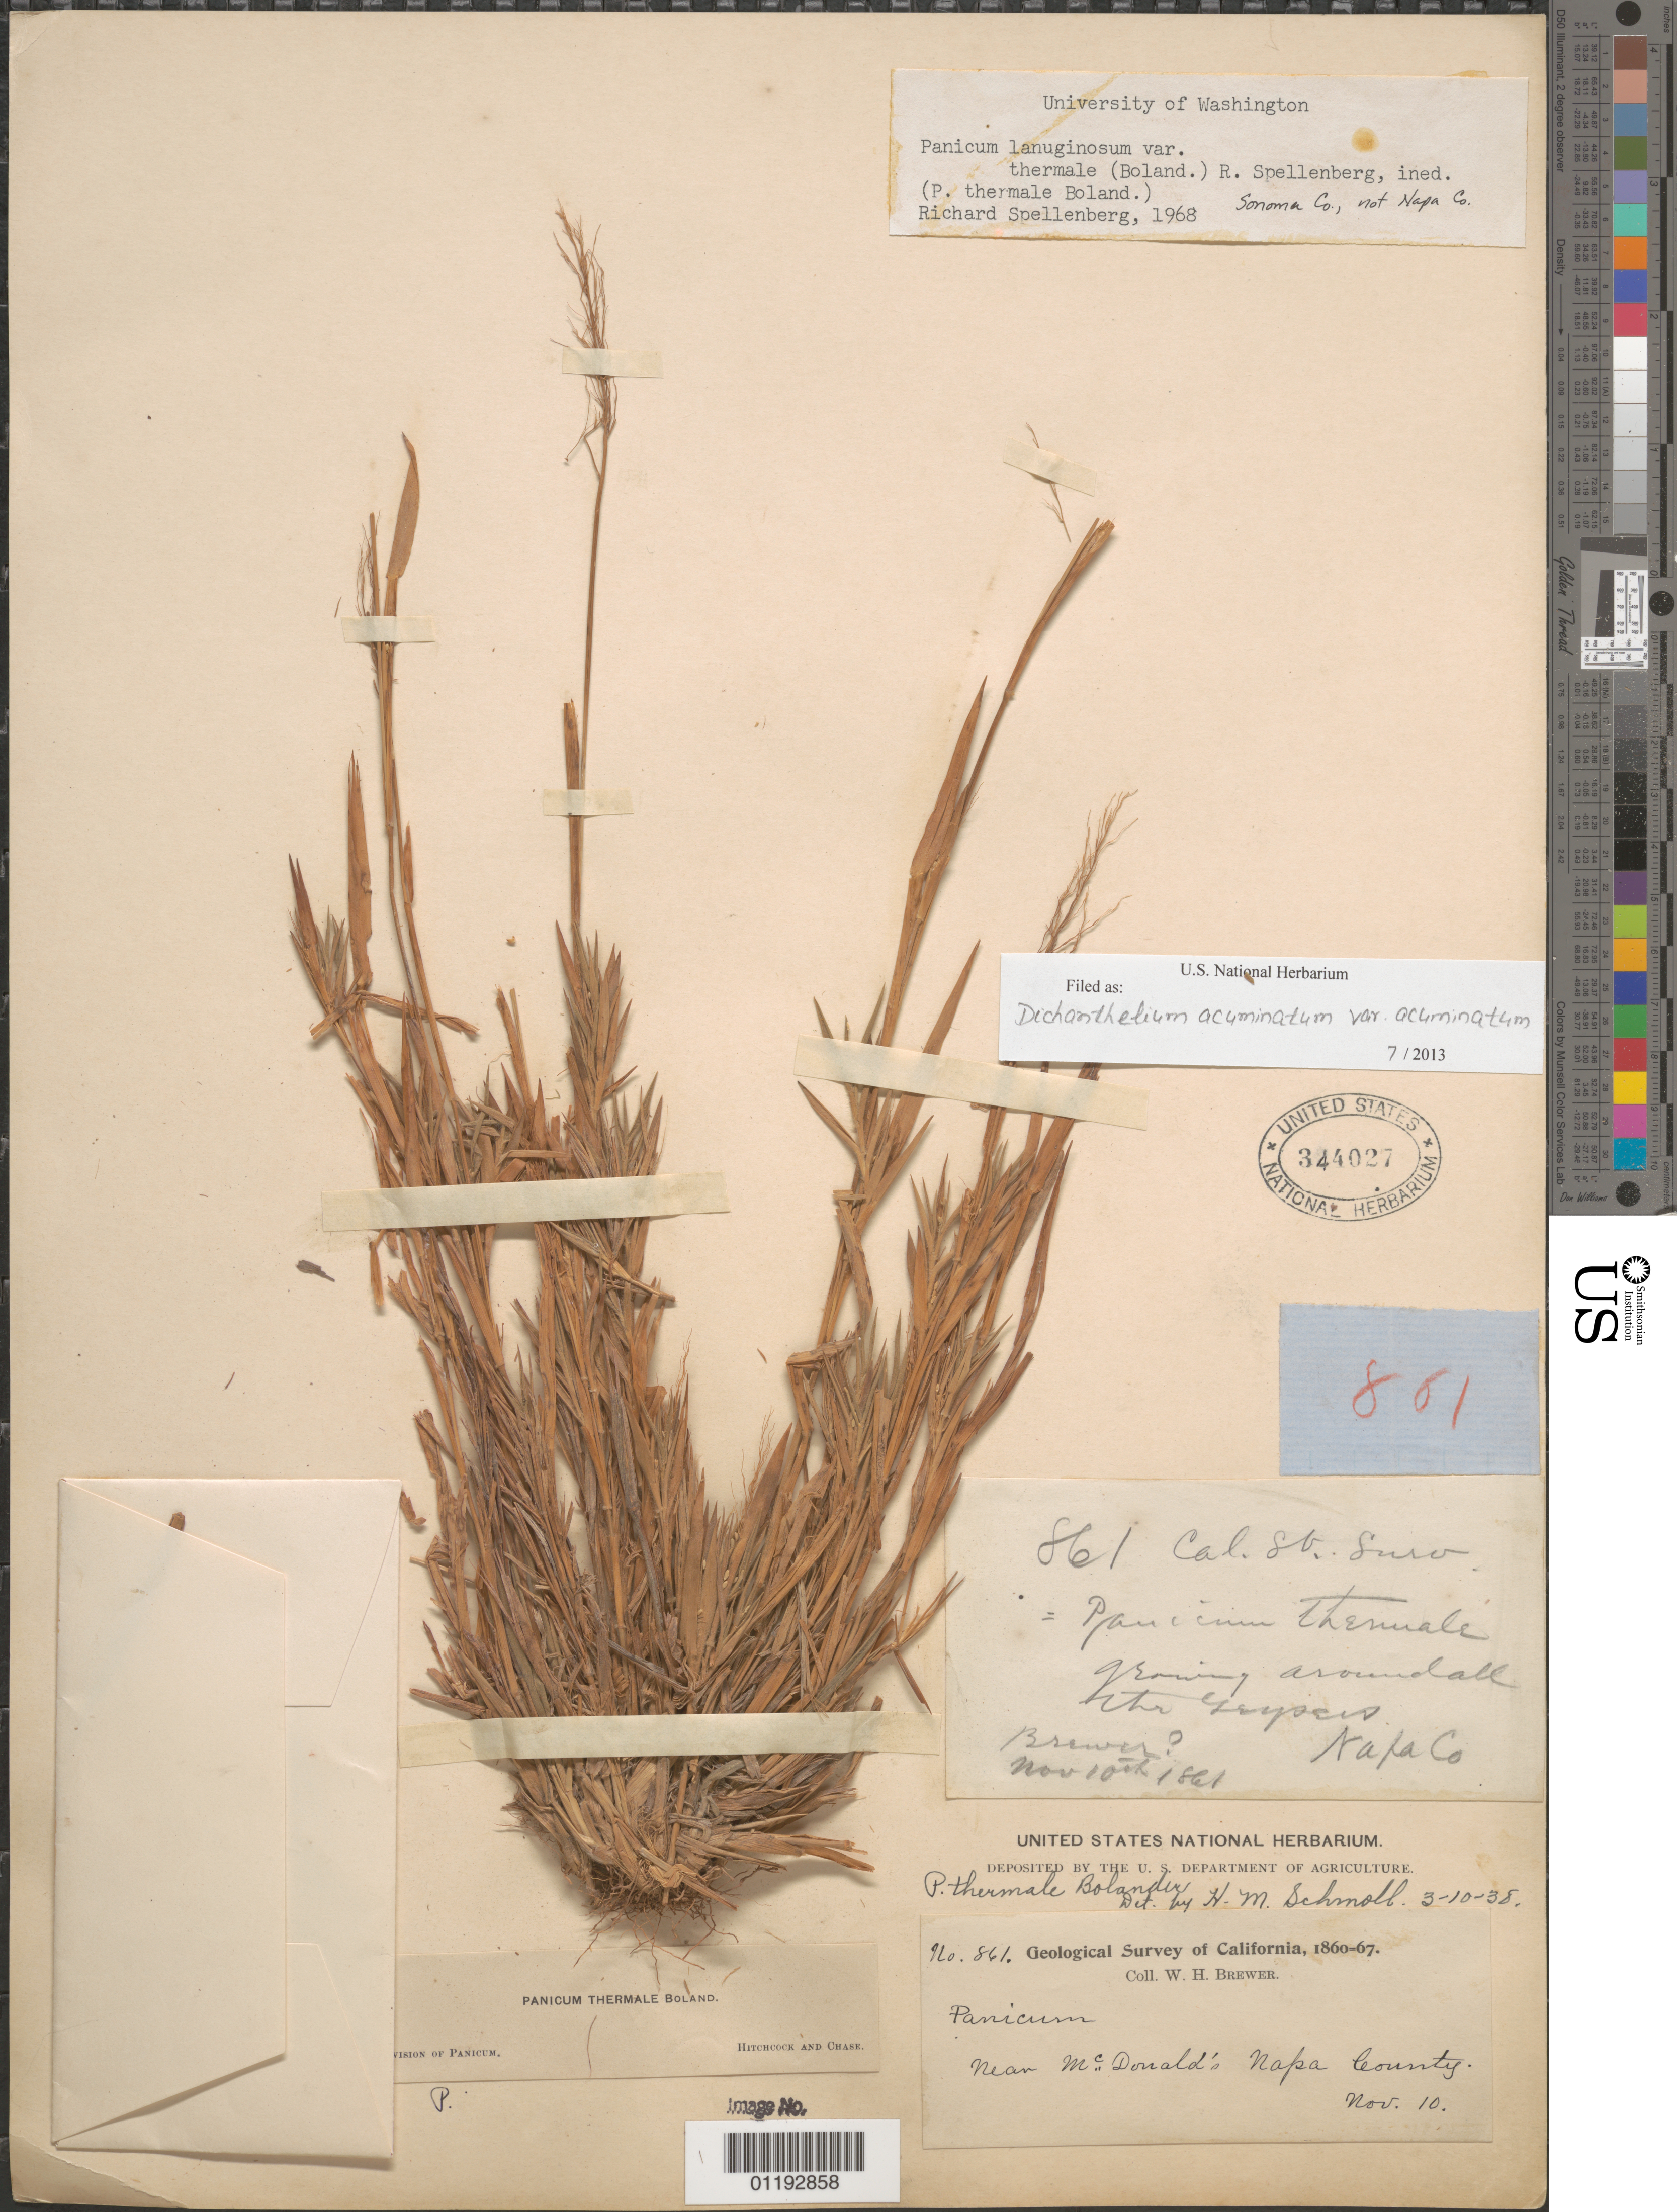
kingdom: Plantae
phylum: Tracheophyta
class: Liliopsida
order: Poales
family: Poaceae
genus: Dichanthelium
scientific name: Dichanthelium acuminatum var. acuminatum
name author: (Sw.) Gould & C.A. Clark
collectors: W. H. Brewer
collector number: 861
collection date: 1860-11-10/1867-11-10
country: United States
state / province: California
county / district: Napa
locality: Near McDonald's.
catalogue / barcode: US 344027